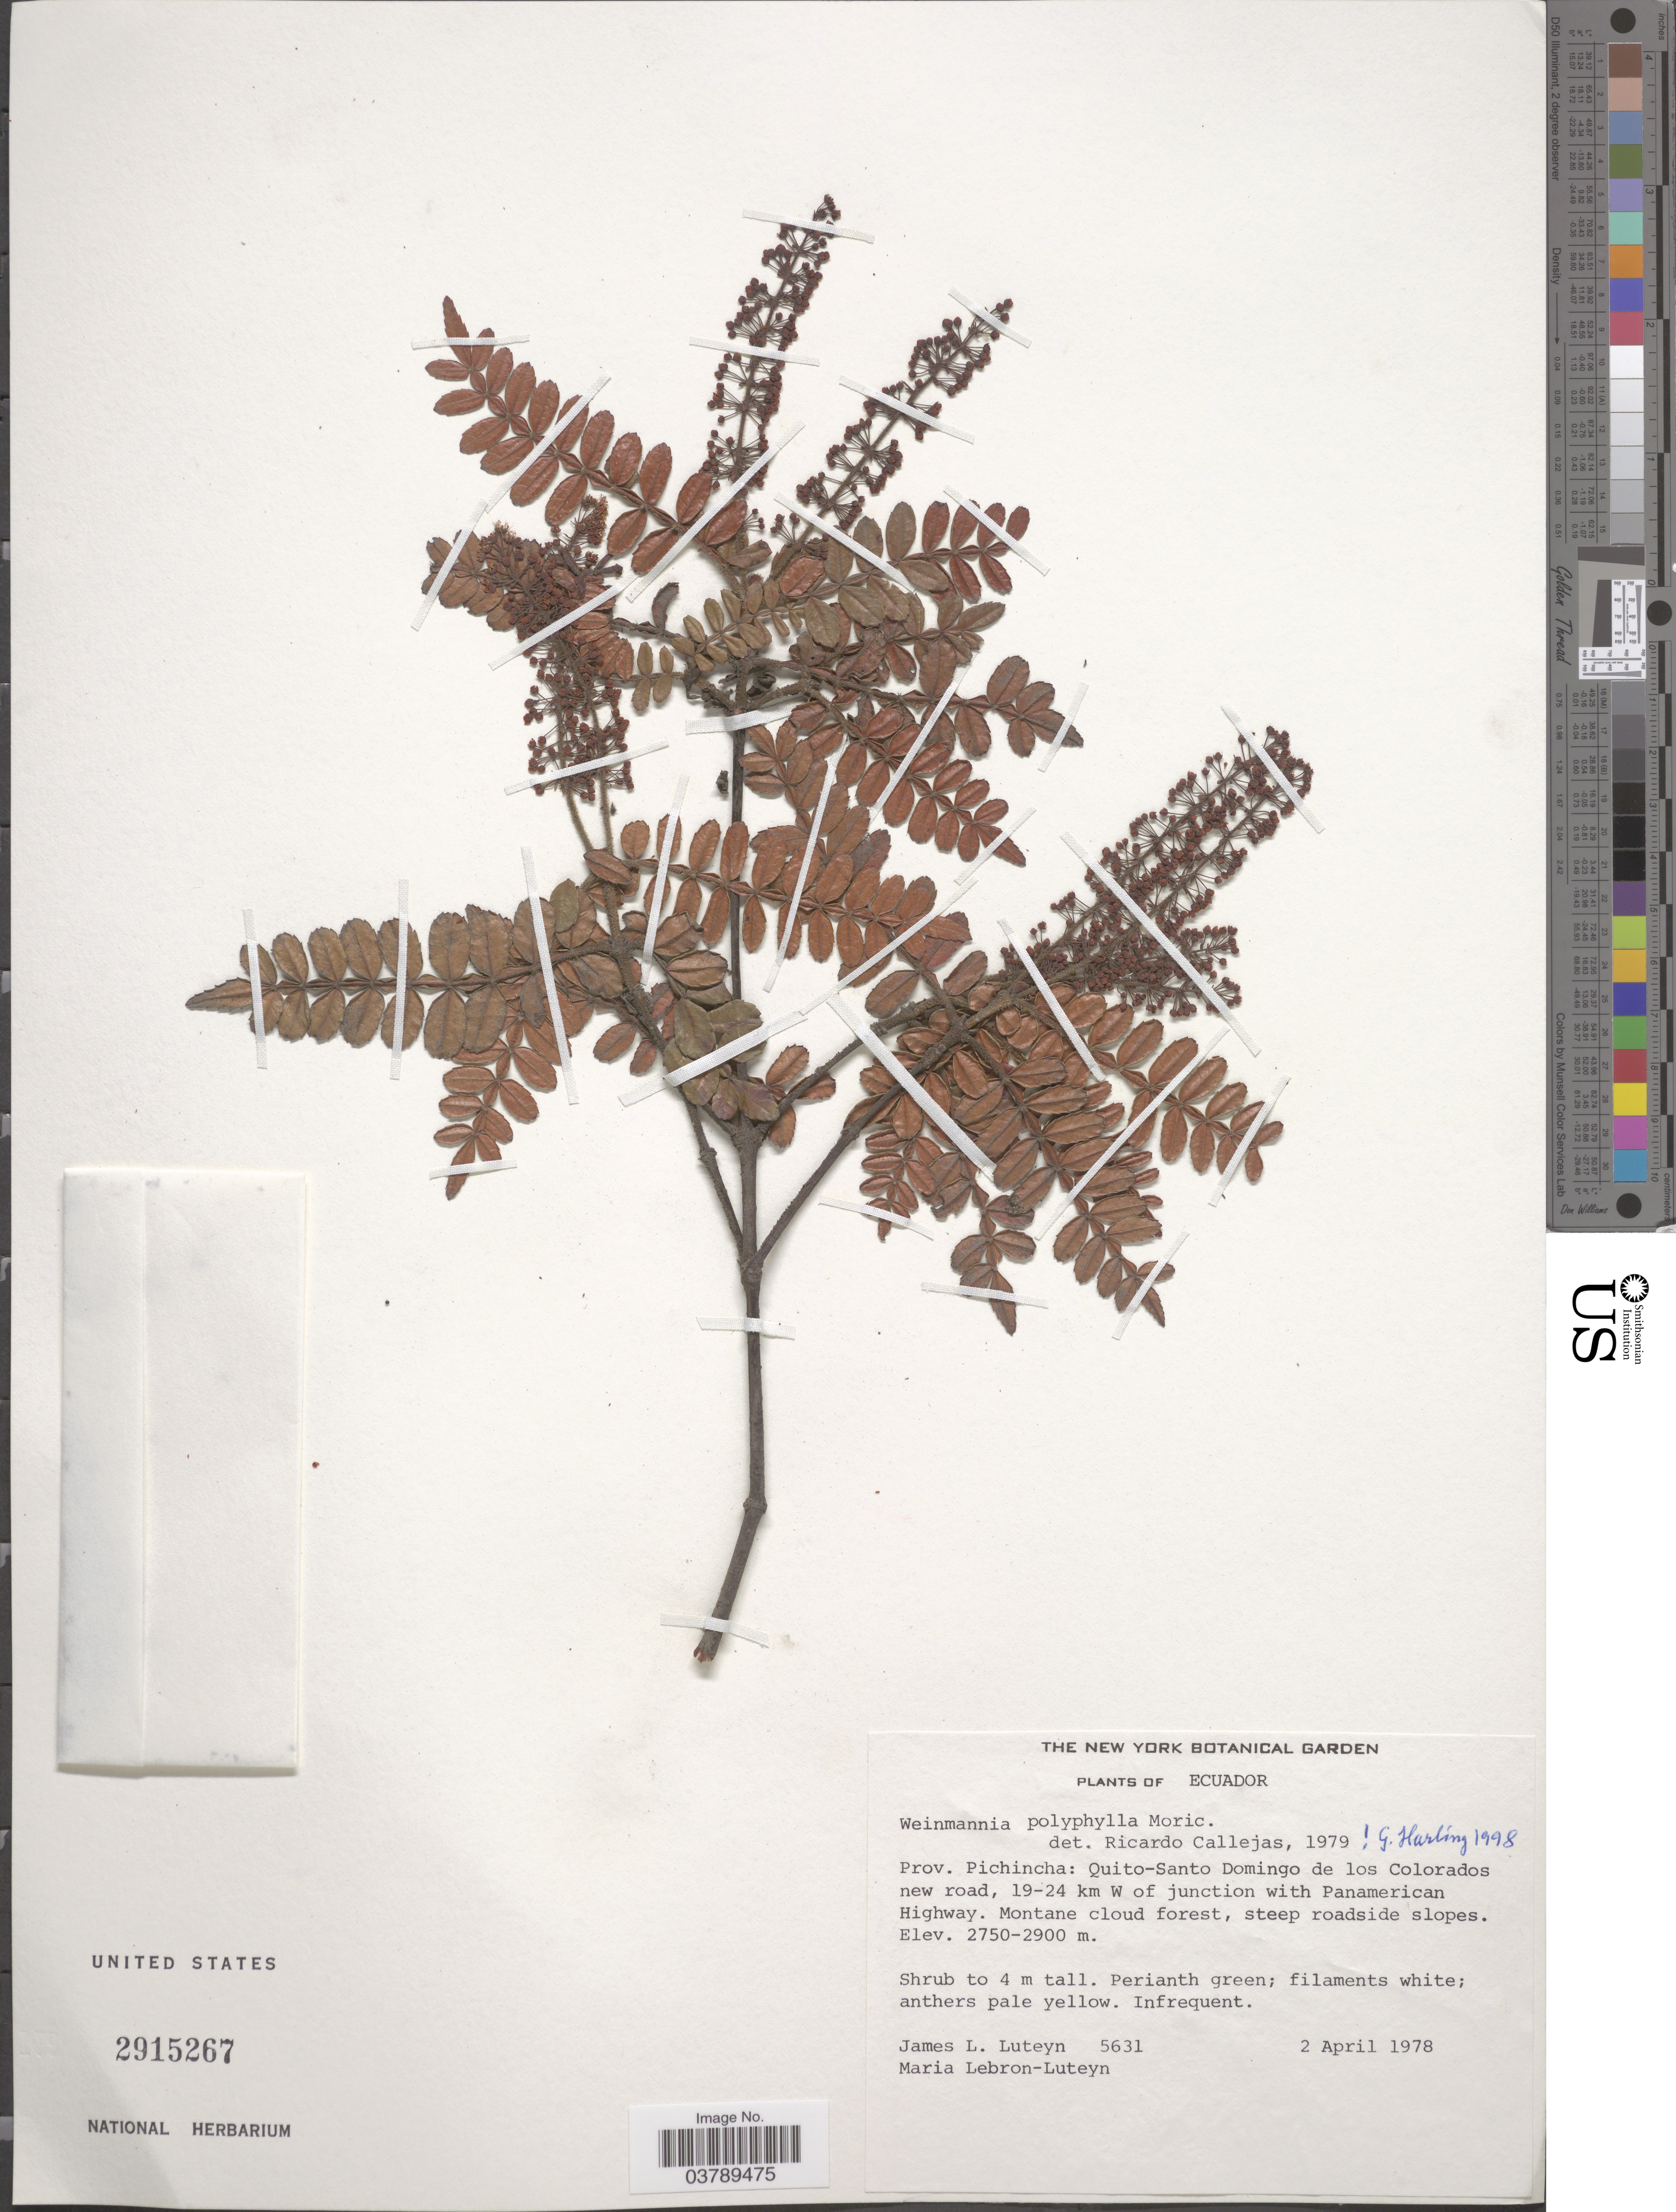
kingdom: Plantae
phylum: Tracheophyta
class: Magnoliopsida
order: Oxalidales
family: Cunoniaceae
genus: Weinmannia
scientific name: Weinmannia polyphylla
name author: Moric. ex DC.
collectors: J. L. Luteyn & M. L. Lebrón-Luteyn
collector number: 5631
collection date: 1978-04-02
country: Ecuador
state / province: Pichincha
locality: Quito-Santo Domingo de los Colorados new road, 19-24 km W of junction with Panamerican Highway.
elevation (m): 2750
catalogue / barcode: US 2915267